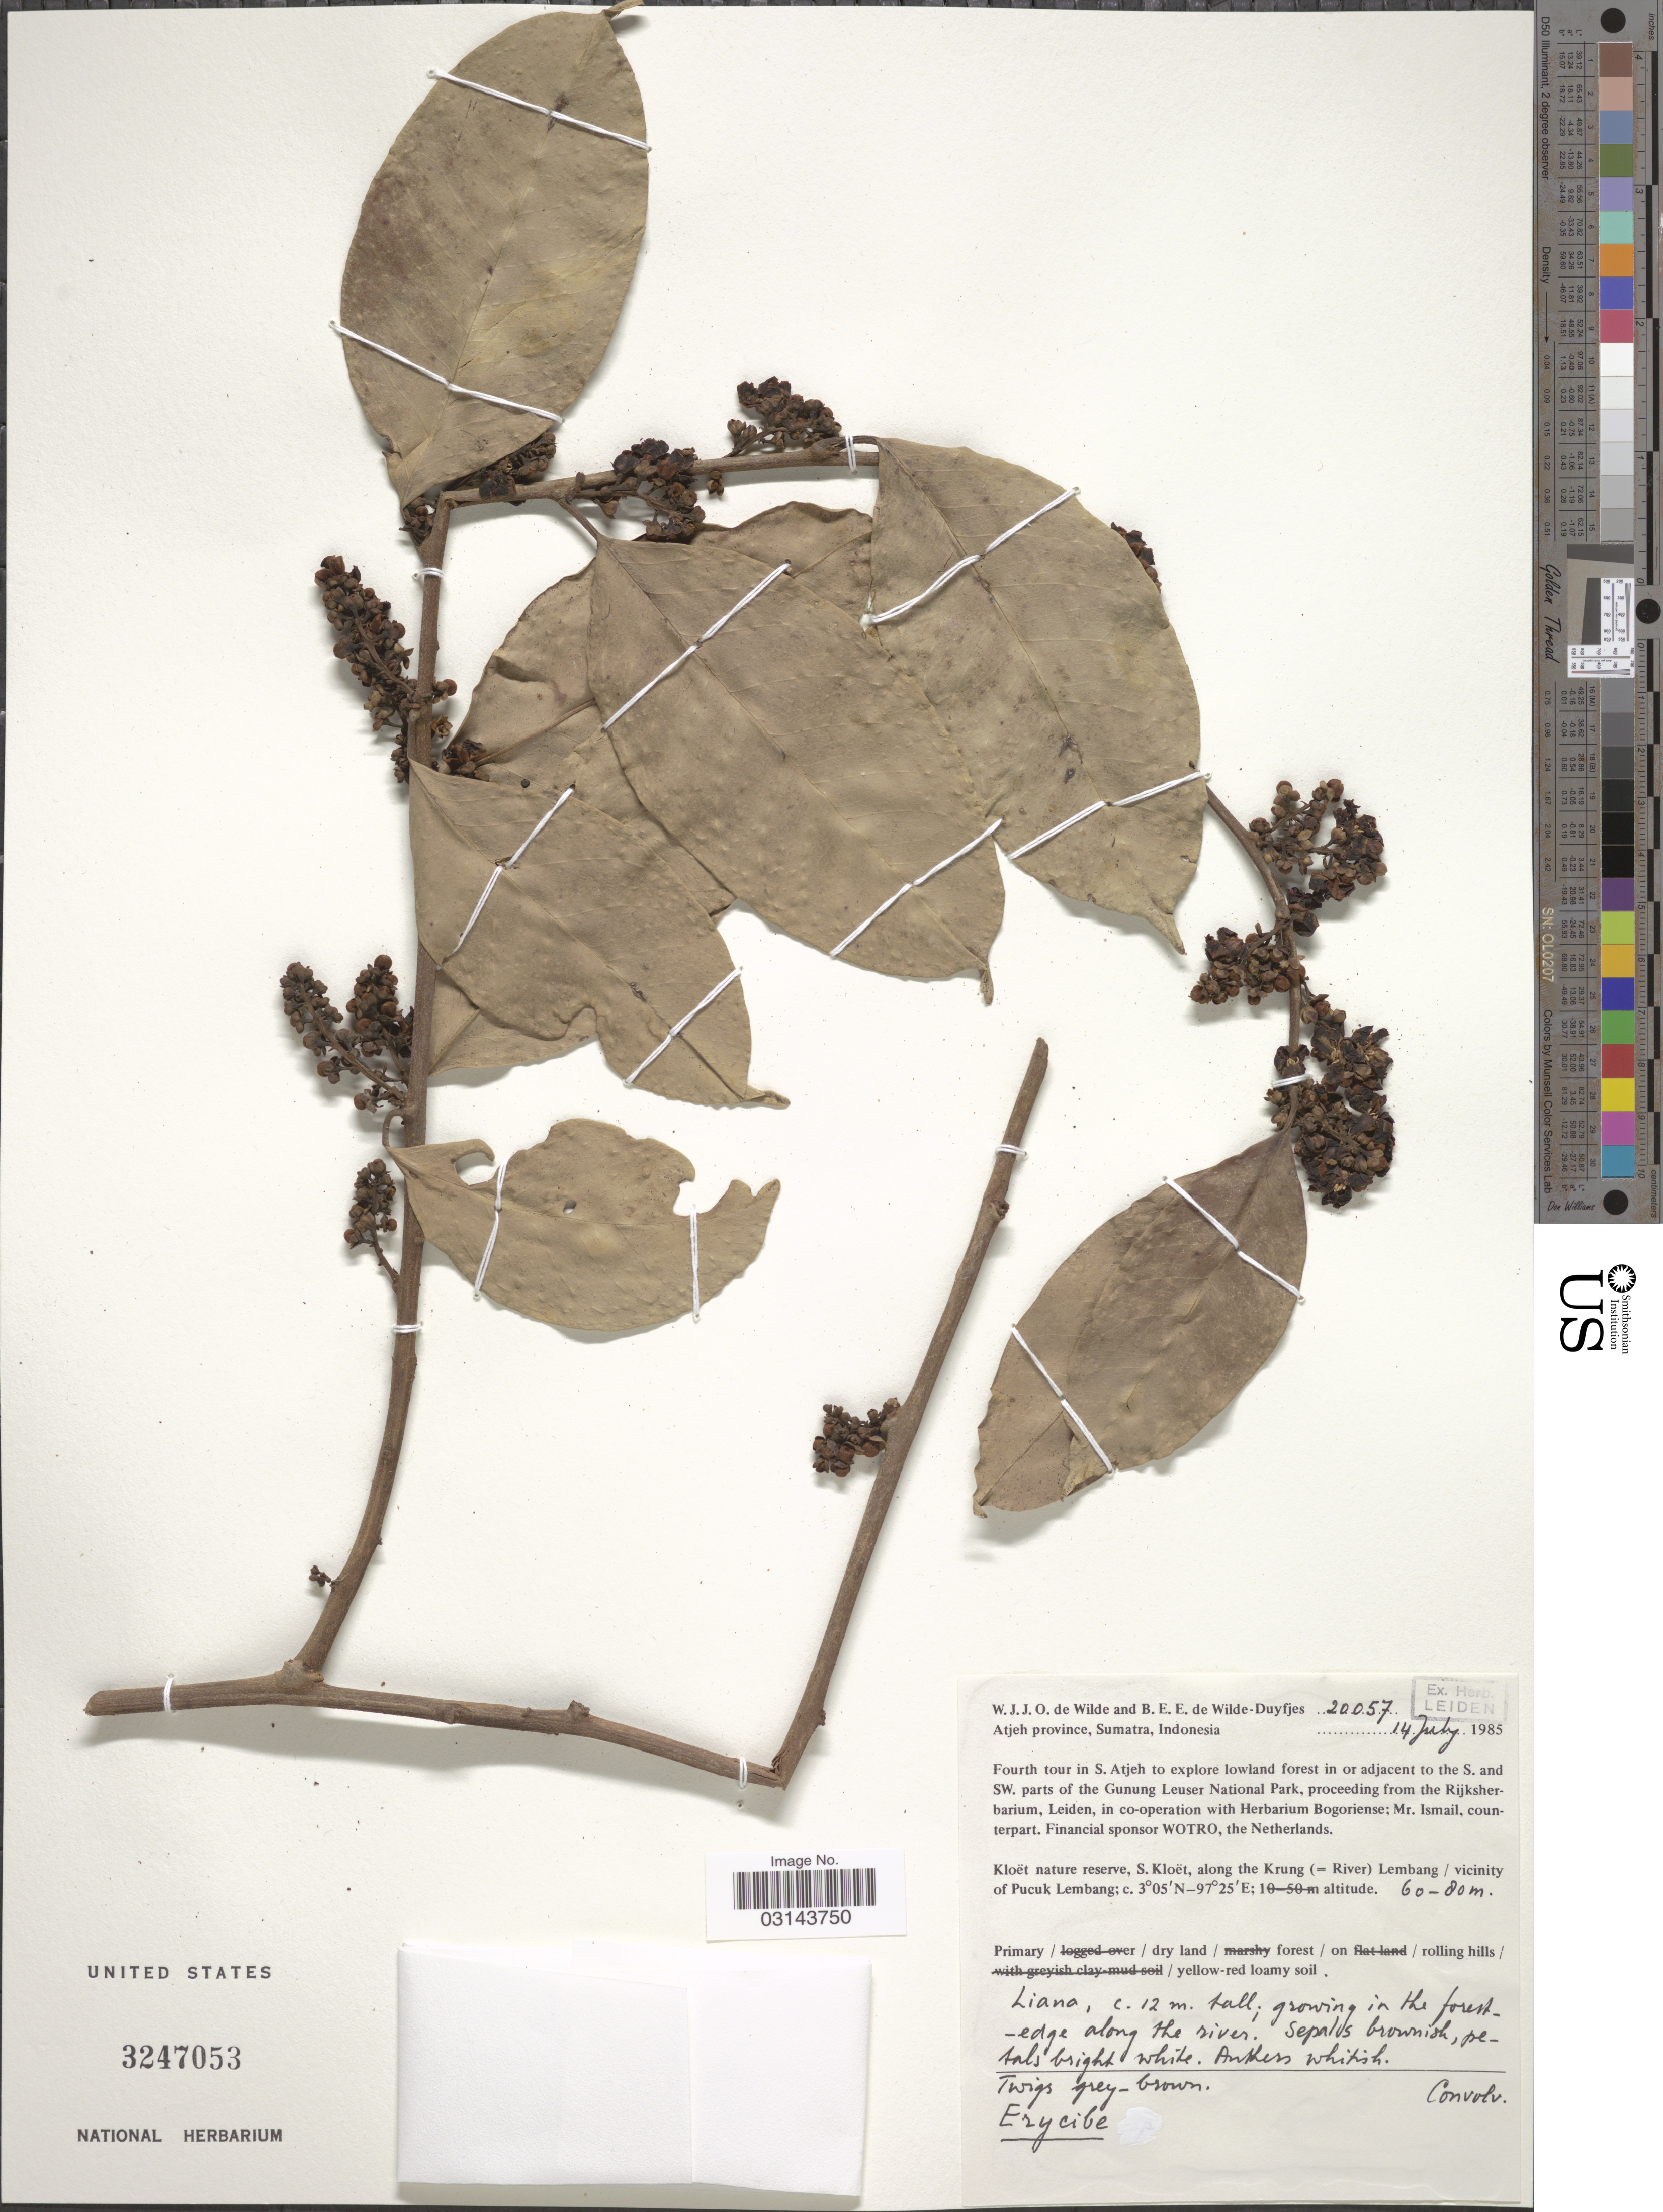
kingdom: Plantae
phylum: Tracheophyta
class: Magnoliopsida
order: Solanales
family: Convolvulaceae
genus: Erycibe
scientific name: Erycibe sp.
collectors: W. J. de Wilde & B. E. de Wilde-Duyfjes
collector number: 20057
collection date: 1985-07-14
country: Indonesia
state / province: Sumatra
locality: Atjeh province. Kloët nature reserve, S. Kloët, along the Krung (= River) Lembang / vicinity of Pucuk Lembang.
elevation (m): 60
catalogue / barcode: US 3247053